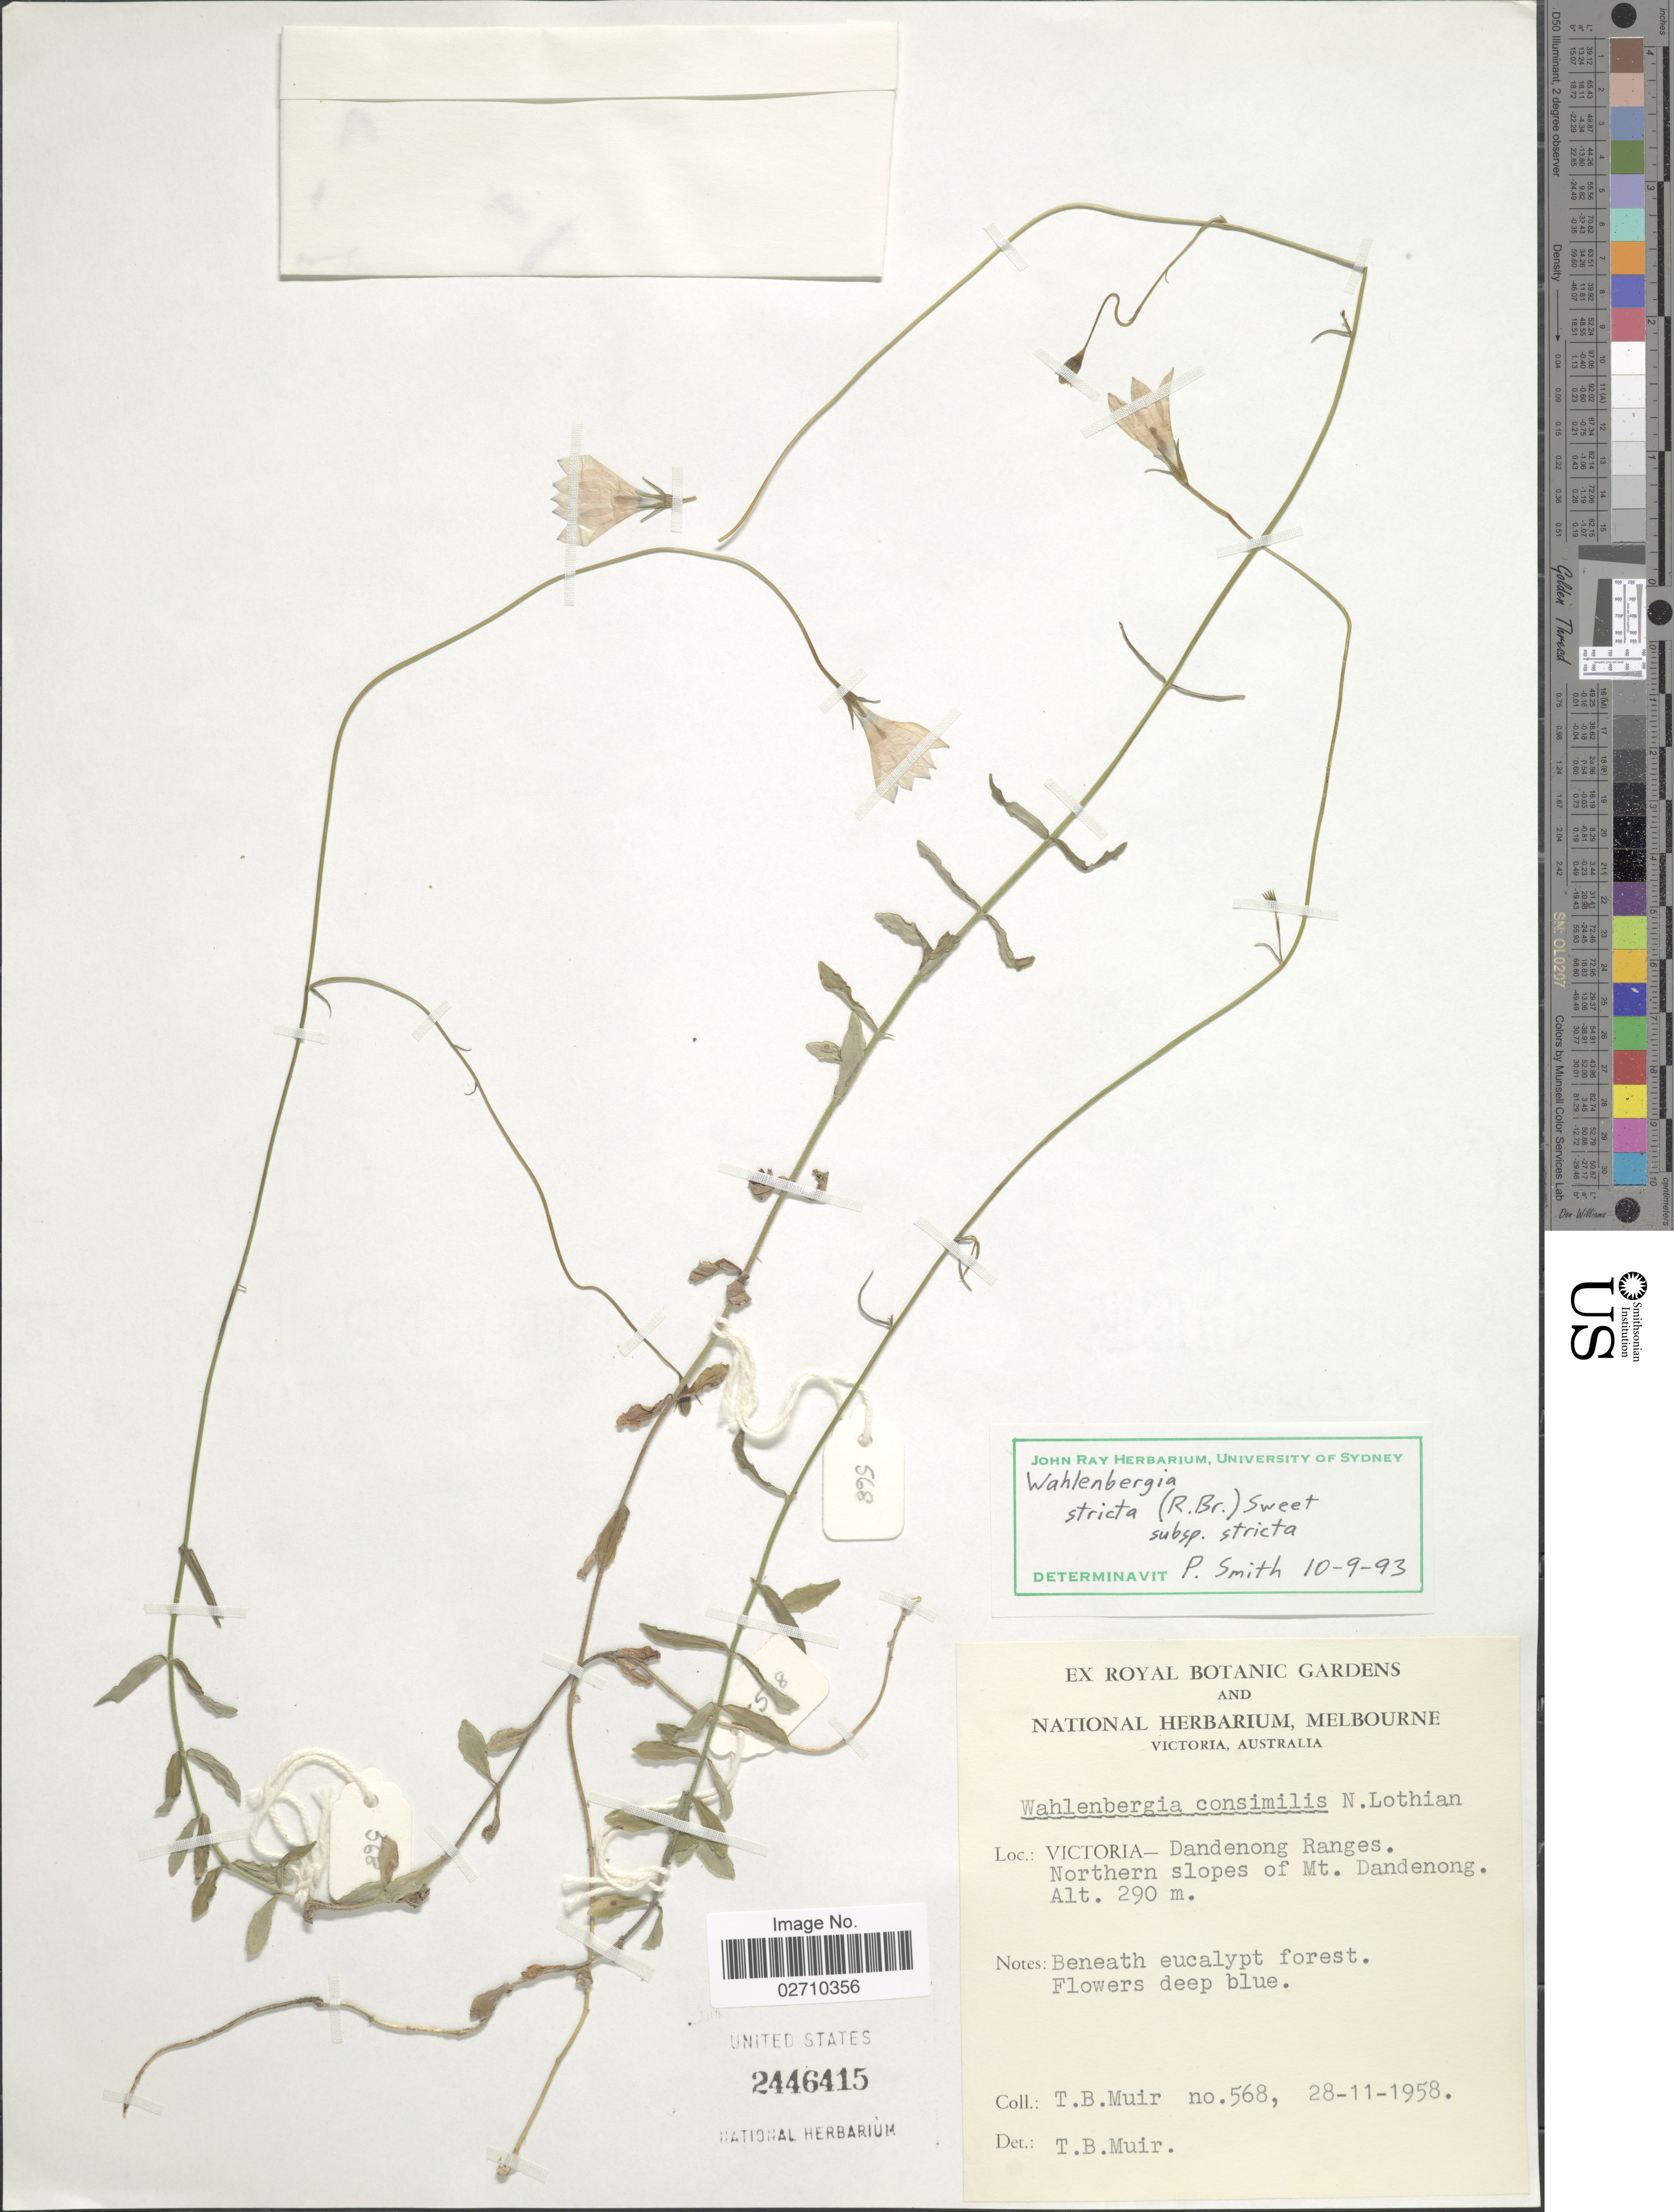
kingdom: Plantae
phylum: Tracheophyta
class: Magnoliopsida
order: Asterales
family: Campanulaceae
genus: Wahlenbergia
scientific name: Wahlenbergia stricta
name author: (R. Br.) Sweet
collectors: T. Muir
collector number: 568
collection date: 1958-11-28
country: Australia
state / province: Victoria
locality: Victoria- Dandenong Ranges. Northern slopes of Mt. Dandenong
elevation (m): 290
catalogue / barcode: US 2446415